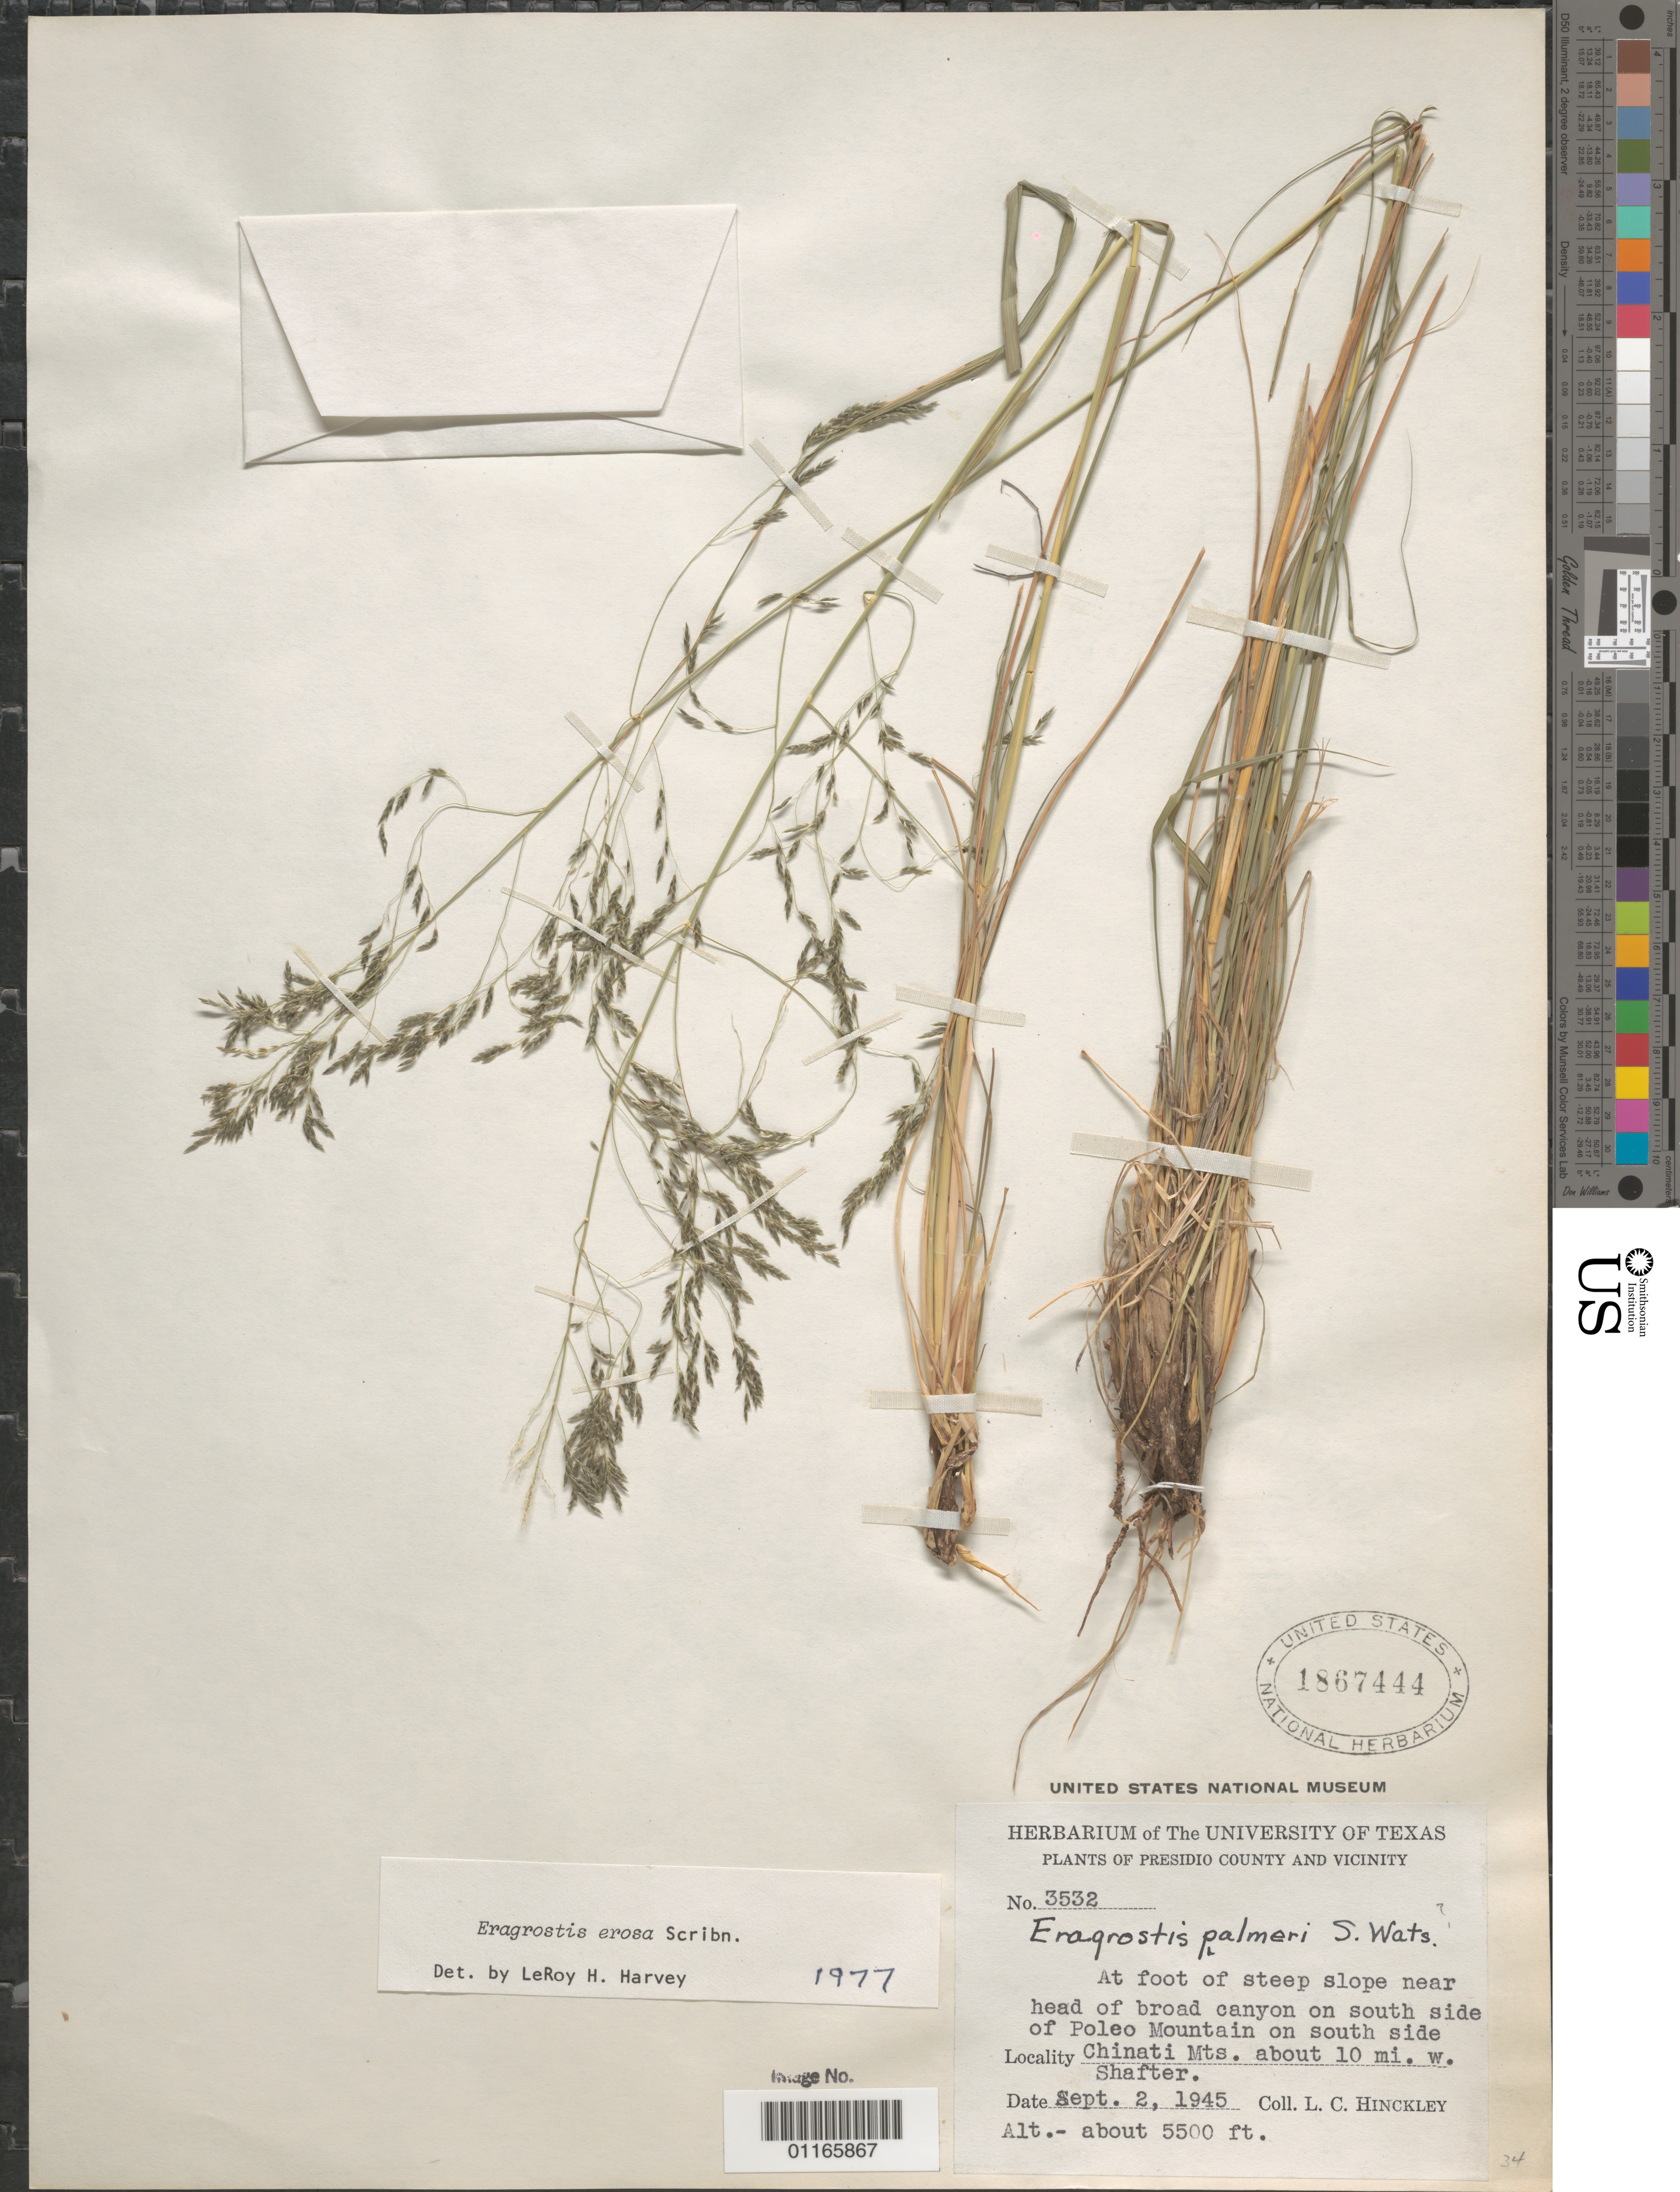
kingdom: Plantae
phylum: Tracheophyta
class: Liliopsida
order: Poales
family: Poaceae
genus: Eragrostis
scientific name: Eragrostis erosa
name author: Scribn. ex W.J. Beal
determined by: Harvey, L. H.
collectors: L. Hinckley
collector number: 3532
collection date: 1945-09-02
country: United States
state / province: Texas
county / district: Presidio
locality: At foot of steep slope near head of broad canyon on south side of Poleo Mountain on south side Chinati Mts. about 10 mi. w. Shafter.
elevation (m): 1676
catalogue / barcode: US 1867444